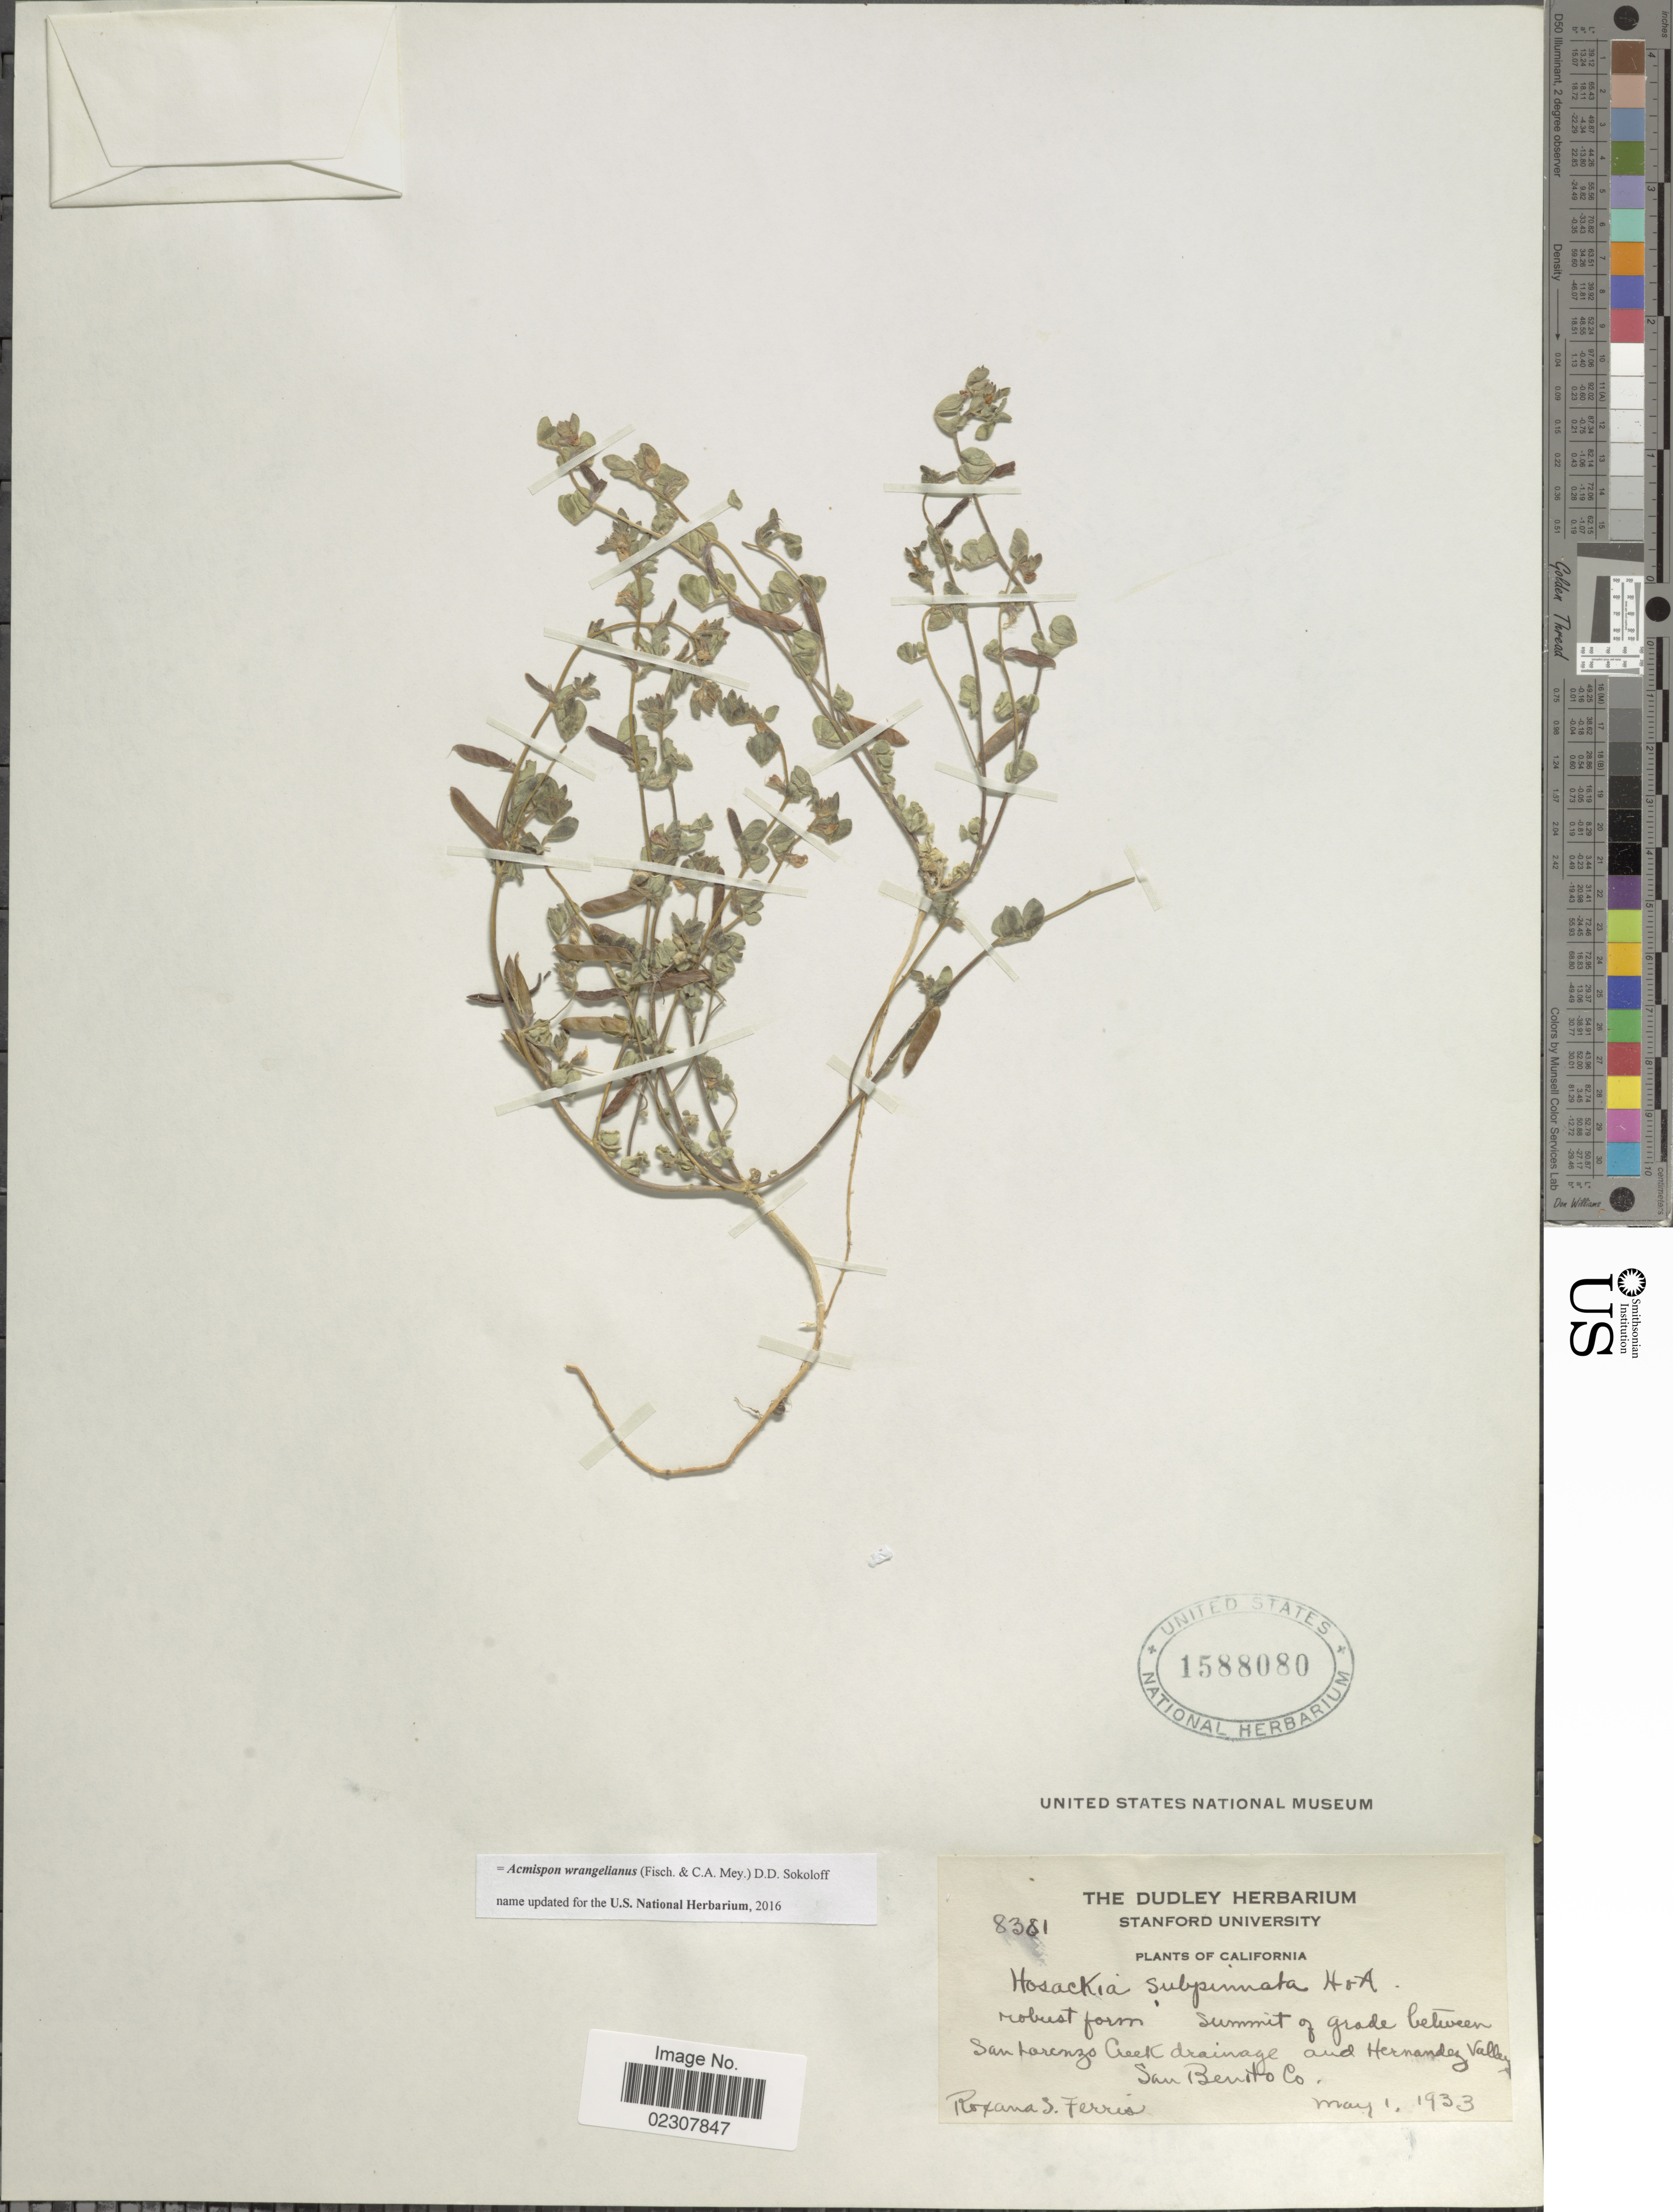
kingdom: Plantae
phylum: Tracheophyta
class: Magnoliopsida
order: Fabales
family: Fabaceae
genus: Acmispon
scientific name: Acmispon wrangelianus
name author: (Fisch. & C.A. Mey.) D.D. Sokoloff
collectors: R. S. Ferris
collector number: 8381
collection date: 1933-05-01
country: United States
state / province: California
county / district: San Benito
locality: Summit of grade between San Lorenzo Creek drainage and Hernandez Valley, San Benito Co.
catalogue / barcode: US 1588080